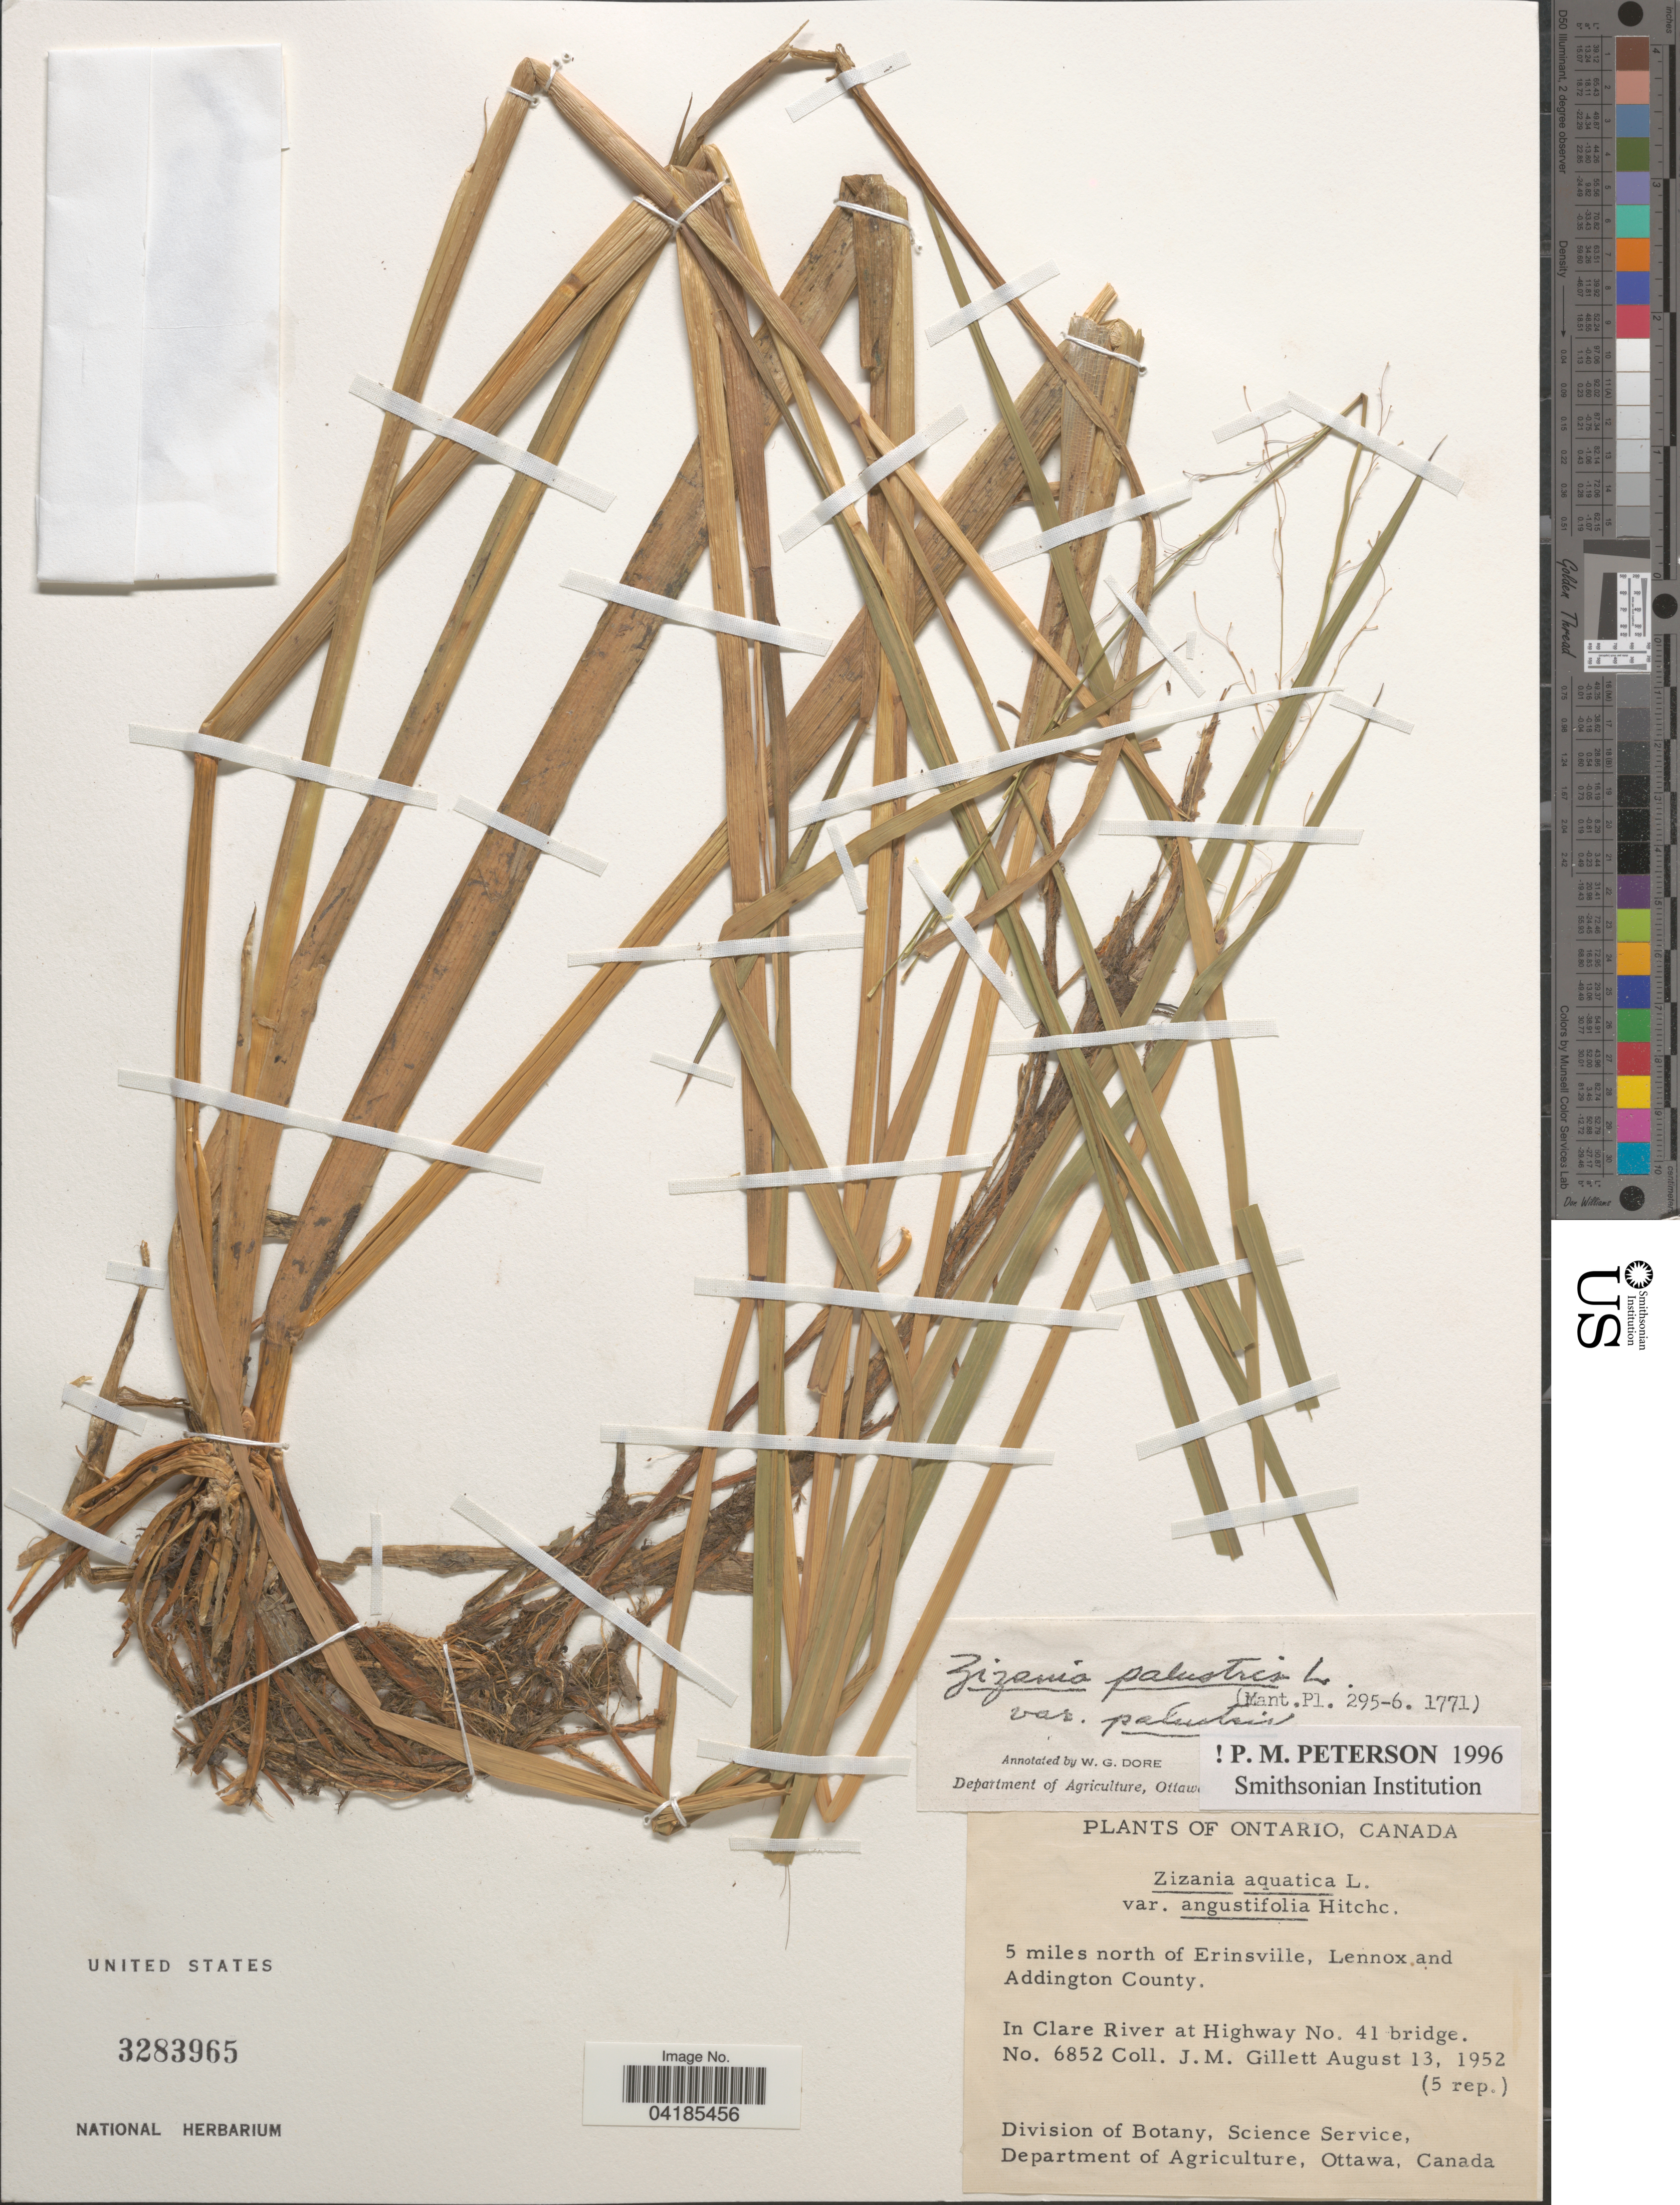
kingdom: Plantae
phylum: Tracheophyta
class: Liliopsida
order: Poales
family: Poaceae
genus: Zizania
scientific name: Zizania palustris var. palustris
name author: L.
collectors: J. M. Gillett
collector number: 6852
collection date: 1952-08-13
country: Canada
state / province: Ontario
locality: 5 miles north of Erinsville, Lennox and Addington County. In Clare River at Highway No. 41 bridge.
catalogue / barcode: US 3283965